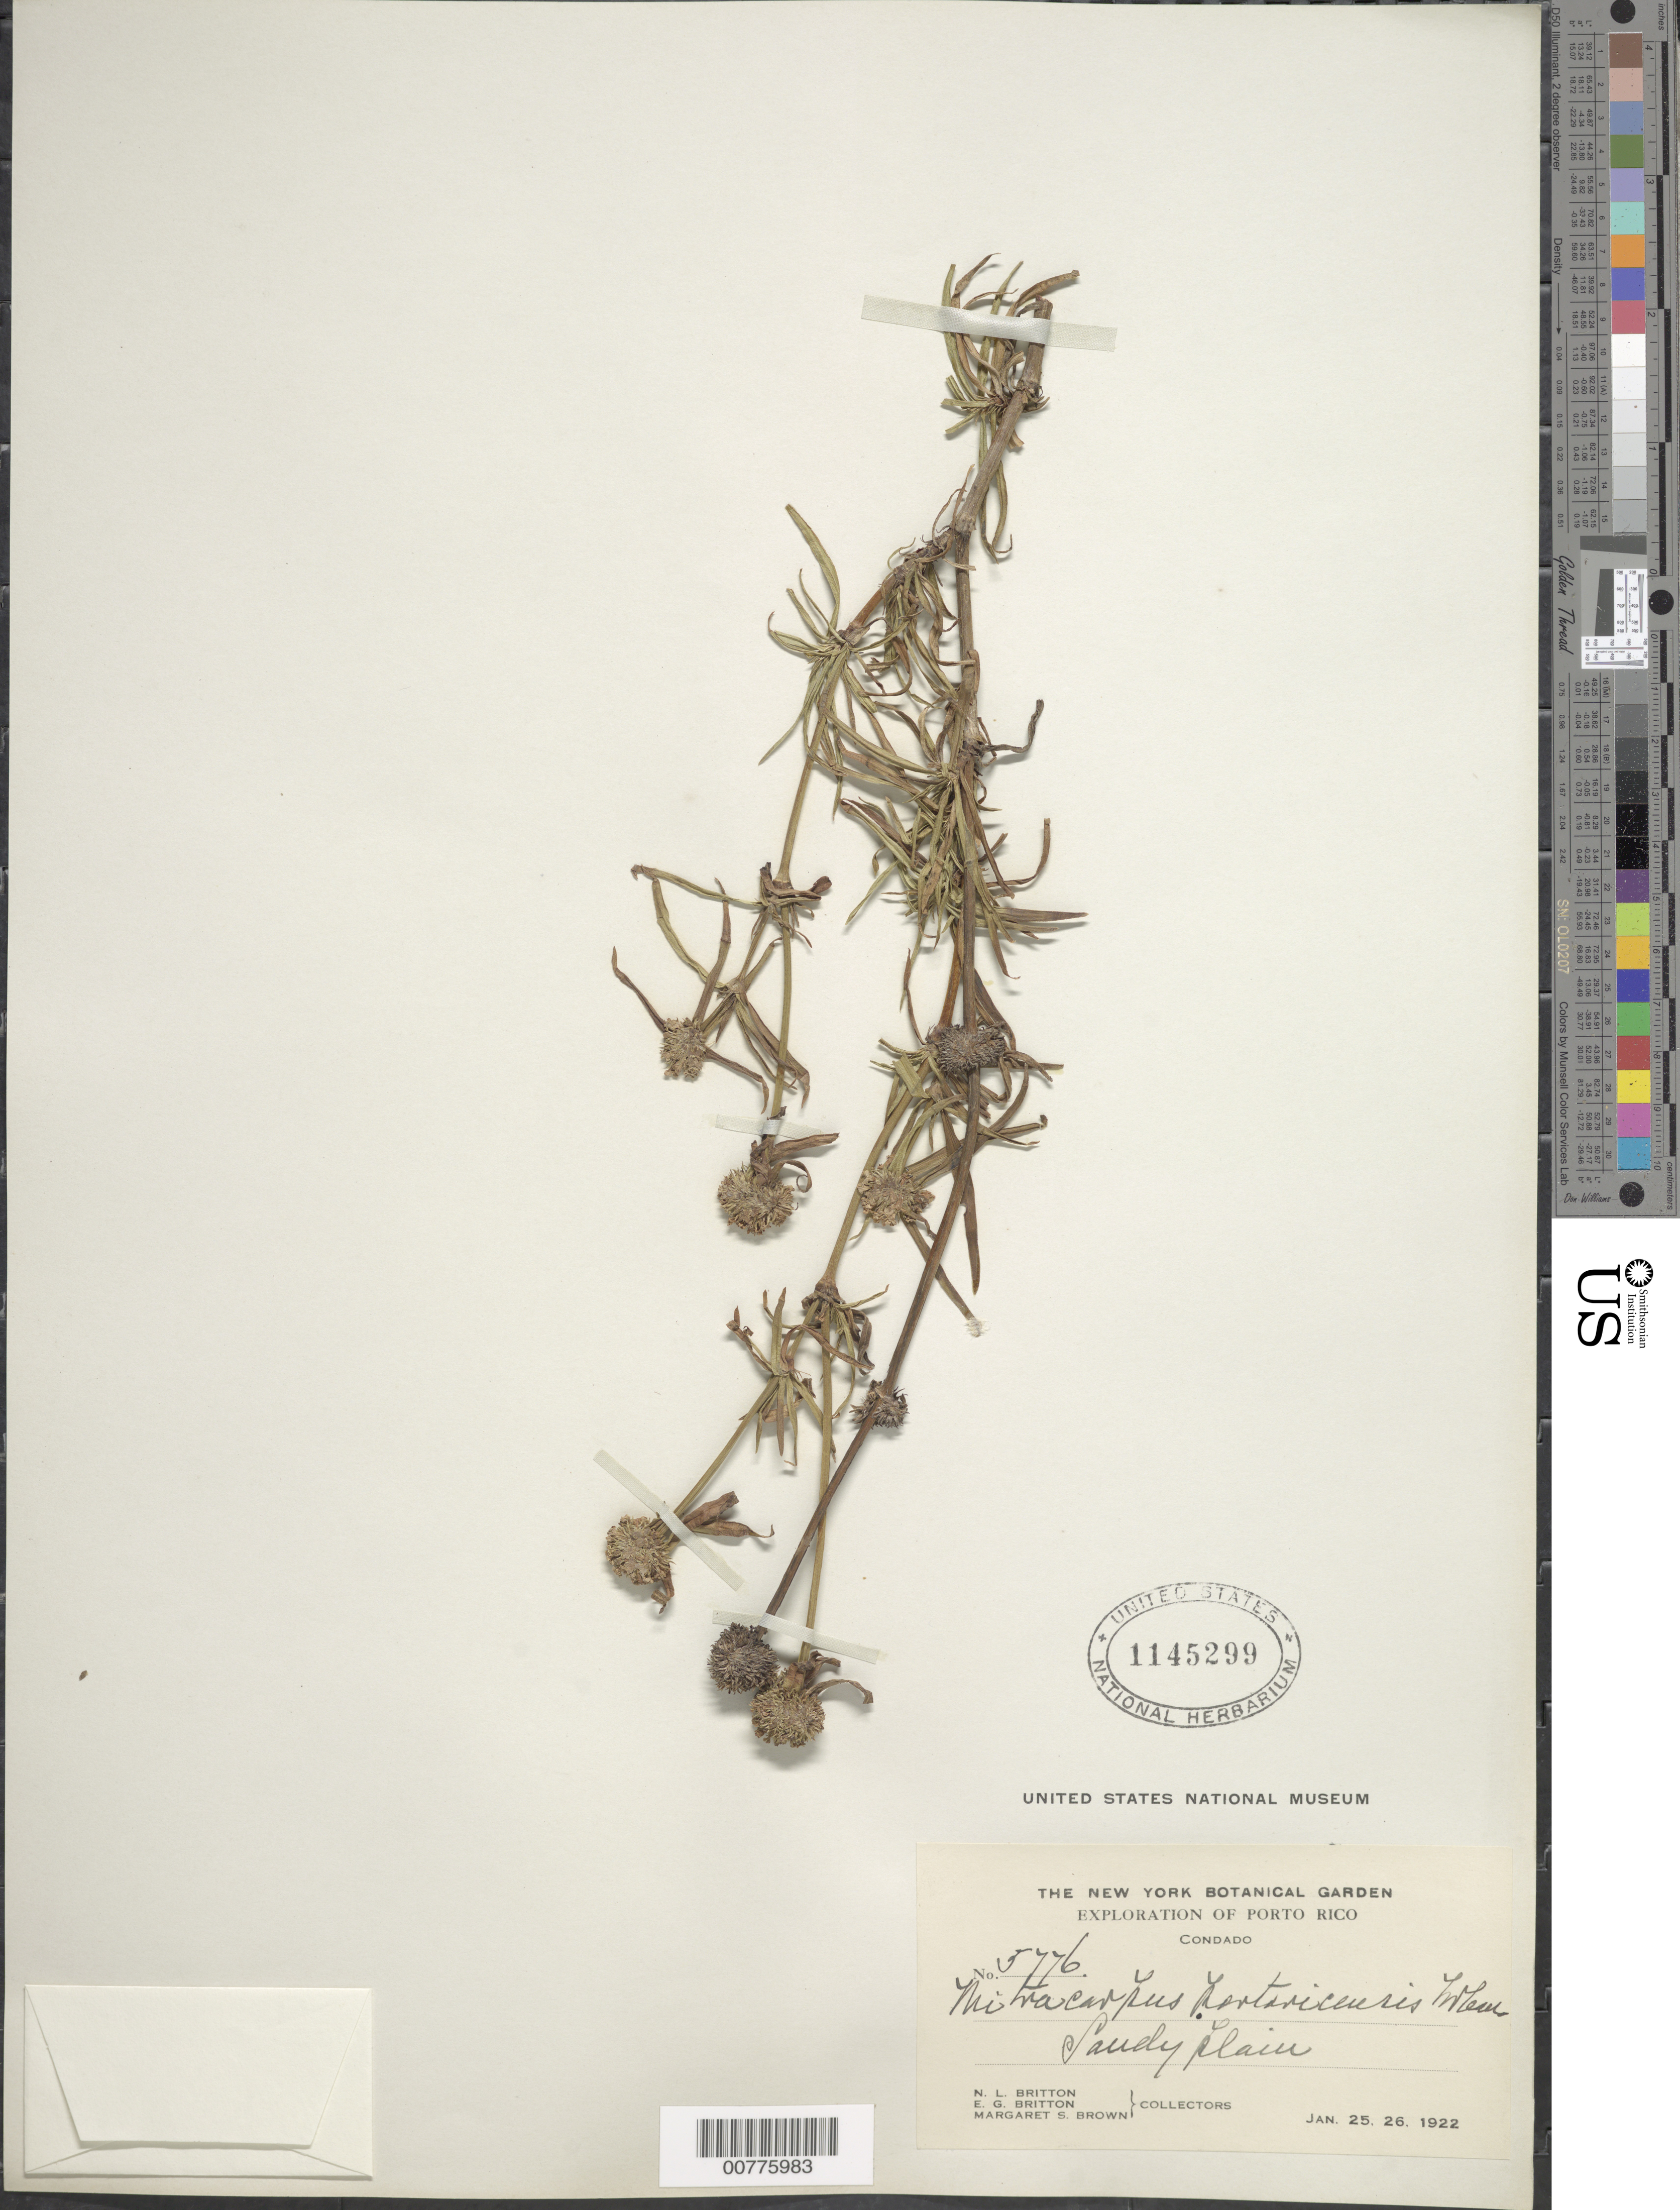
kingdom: Plantae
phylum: Tracheophyta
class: Magnoliopsida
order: Gentianales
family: Rubiaceae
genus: Mitracarpus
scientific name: Mitracarpus frigidus var. portoricensis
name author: Urb.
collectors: N. Britton, E. G. Britton & M. S. Brown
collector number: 5776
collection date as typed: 25 Jan 1922 to 26 Jan 1922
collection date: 1922-01-25/1922-01-26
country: Puerto Rico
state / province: San Juan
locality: Condado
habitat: Sandy plain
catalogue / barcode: US 1145299